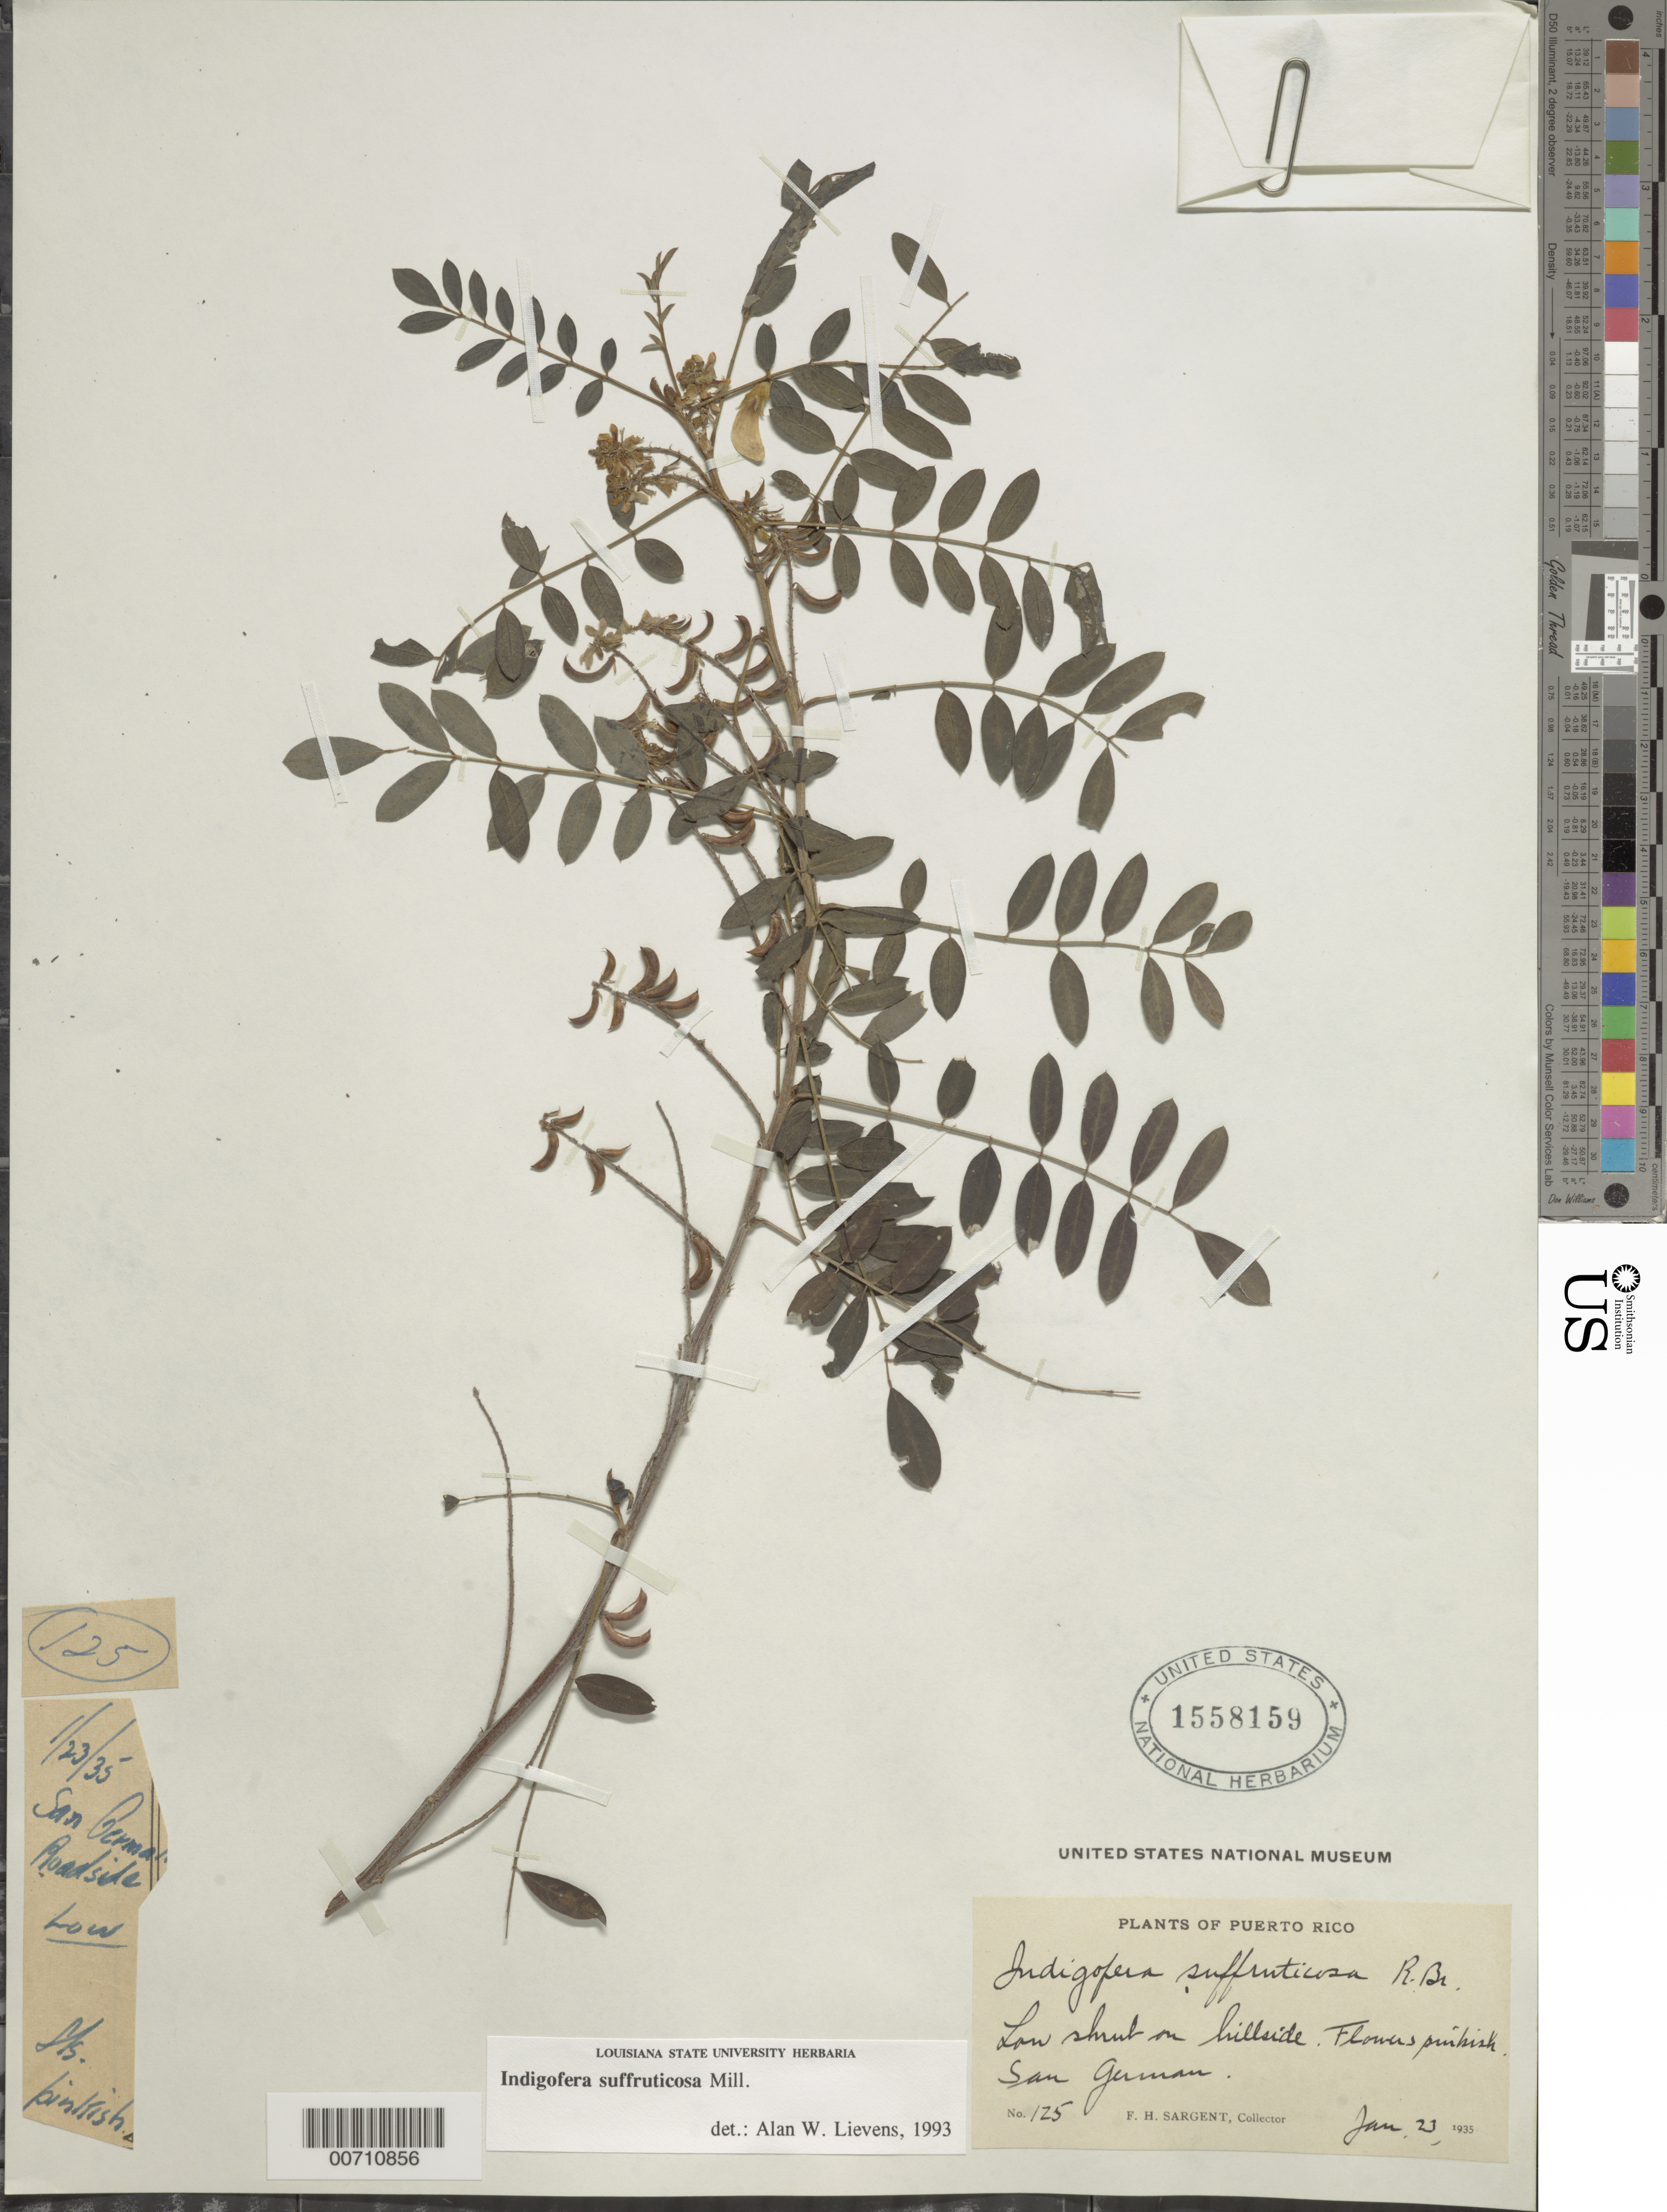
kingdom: Plantae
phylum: Tracheophyta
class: Magnoliopsida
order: Fabales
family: Fabaceae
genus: Indigofera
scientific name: Indigofera suffruticosa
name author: Mill.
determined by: Lievens, A. W., (LSU), Louisiana State University Herbarium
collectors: F. H. Sargent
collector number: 125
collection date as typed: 23 Jan 1935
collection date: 1935-01-23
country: Puerto Rico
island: Greater Antilles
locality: San German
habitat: Hillside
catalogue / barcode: US 1558159